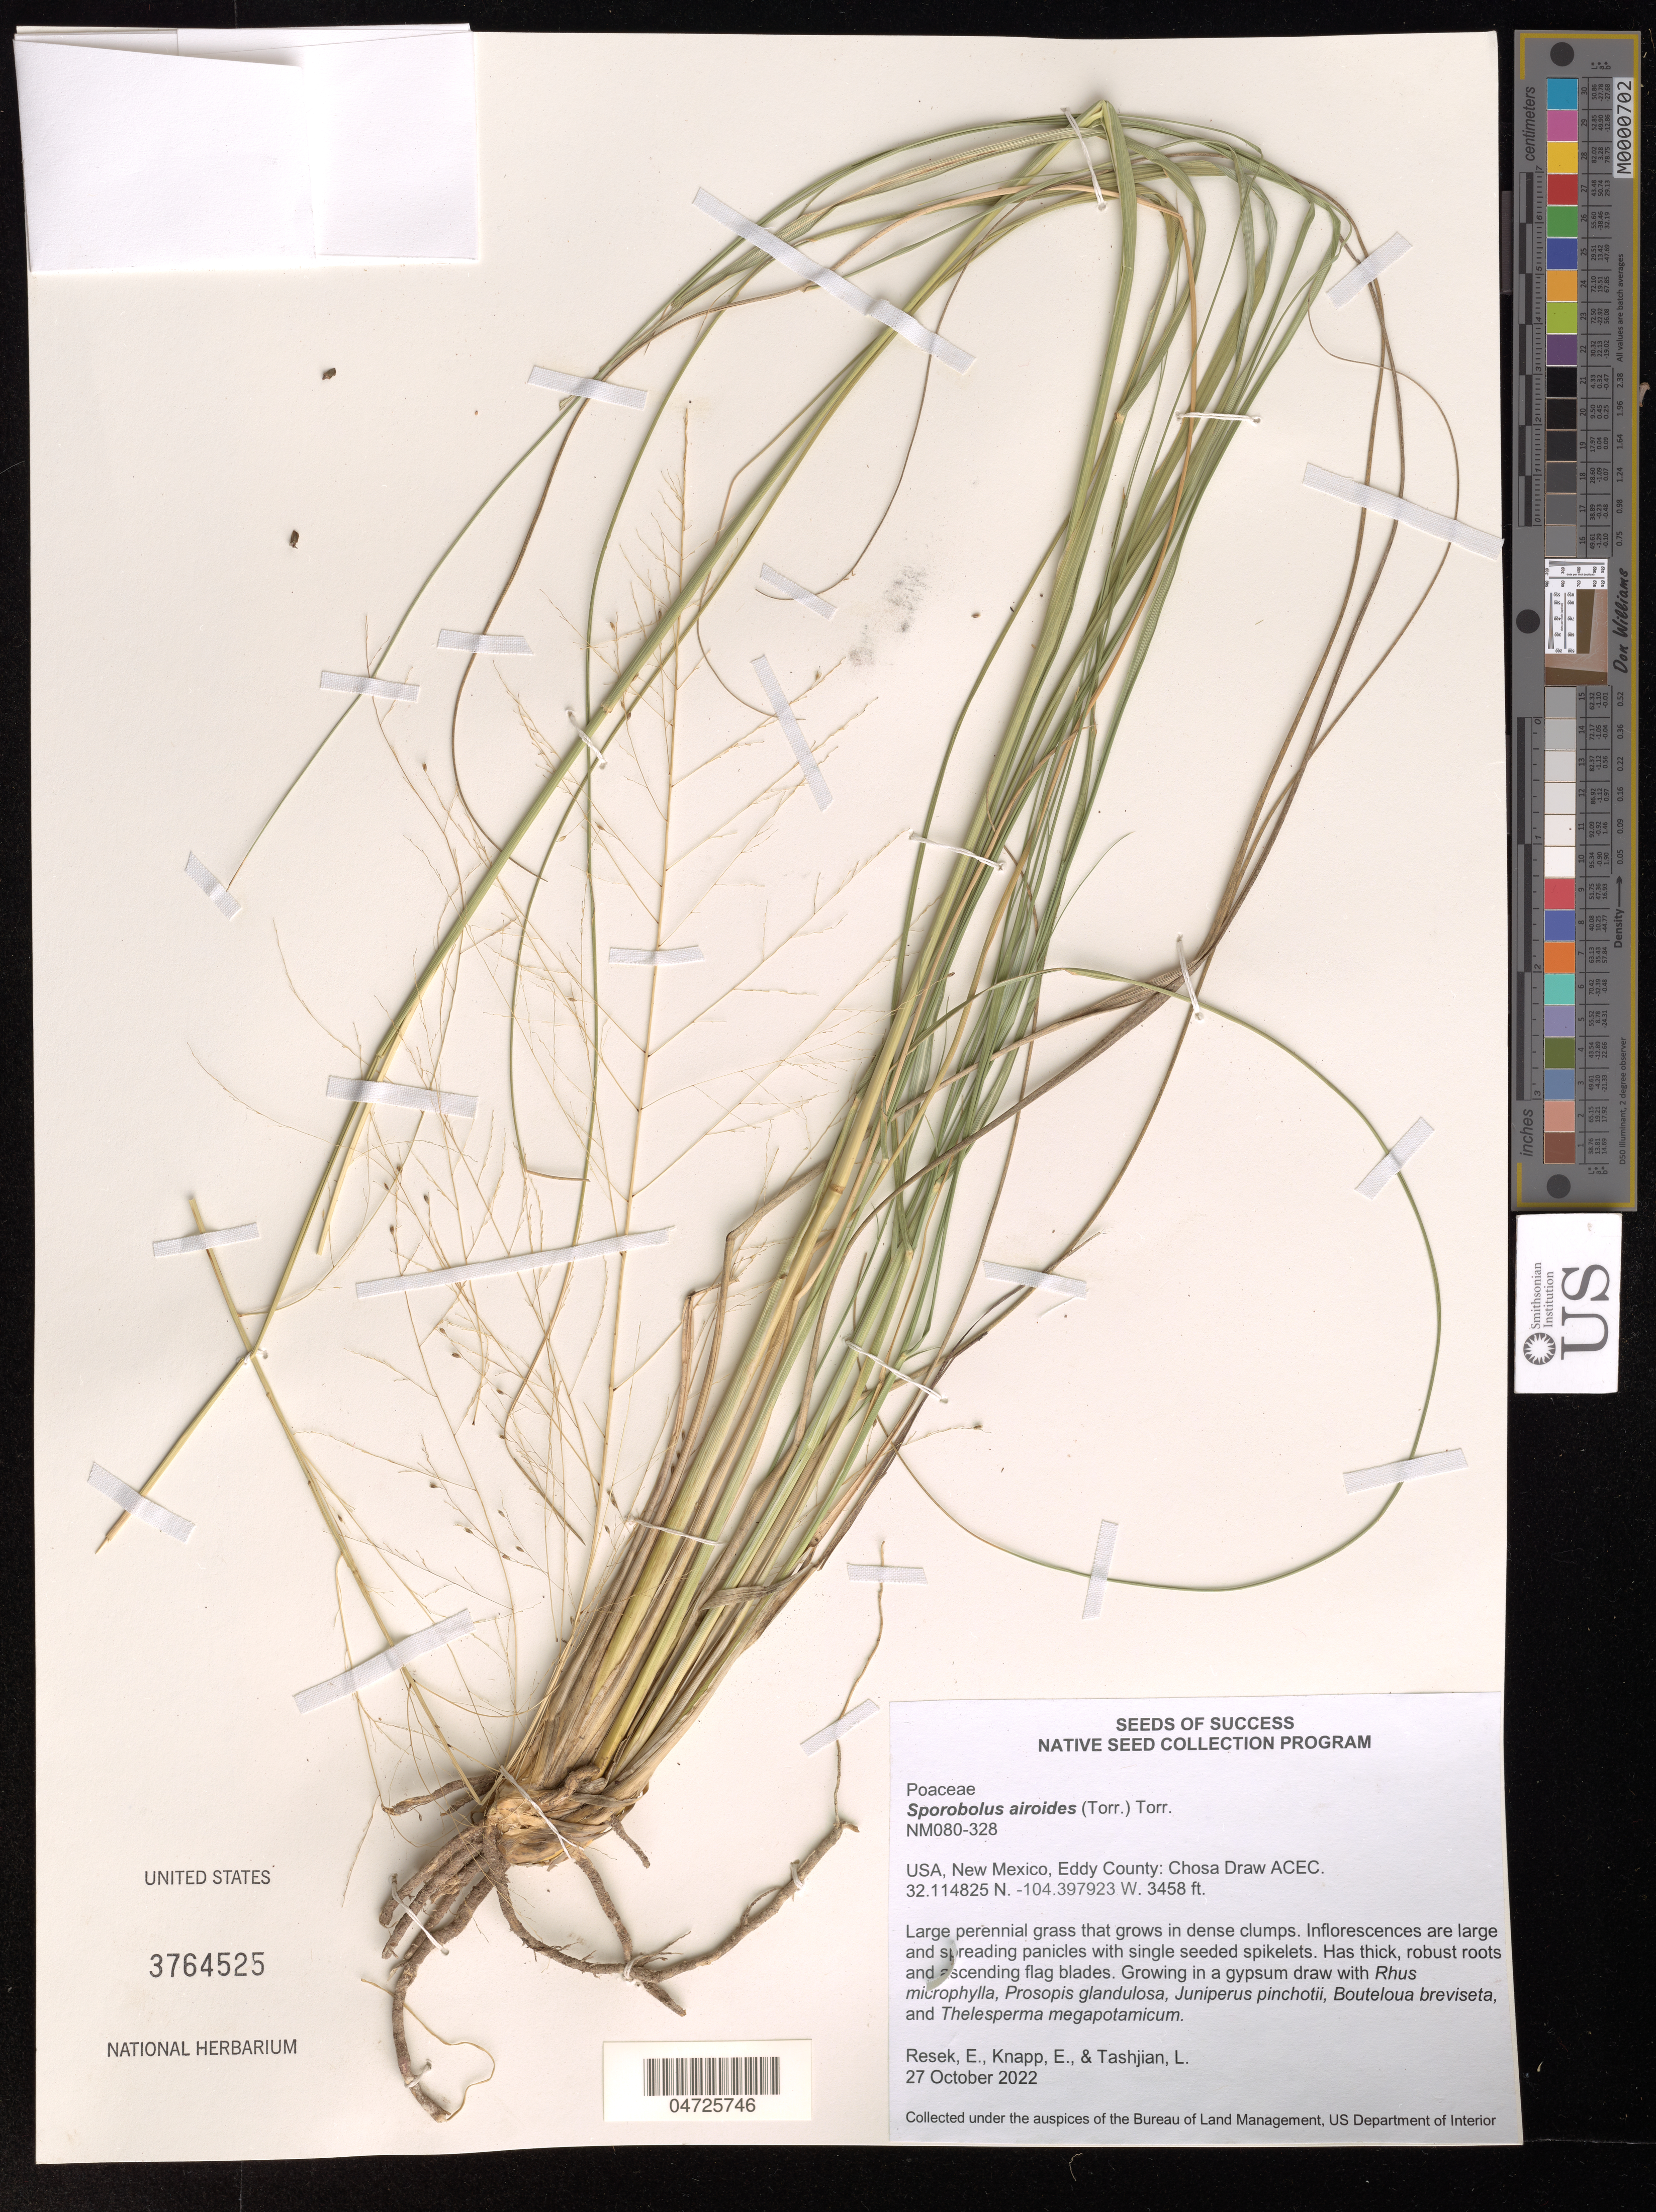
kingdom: Plantae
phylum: Tracheophyta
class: Liliopsida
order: Poales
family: Poaceae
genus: Sporobolus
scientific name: Sporobolus airoides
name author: (Torr.) Torr.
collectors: E. Resek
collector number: NM080-328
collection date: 2022-10-27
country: United States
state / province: New Mexico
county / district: Eddy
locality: Eddy County: Chosa Draw ACEC.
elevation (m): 1054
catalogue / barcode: US 3764525